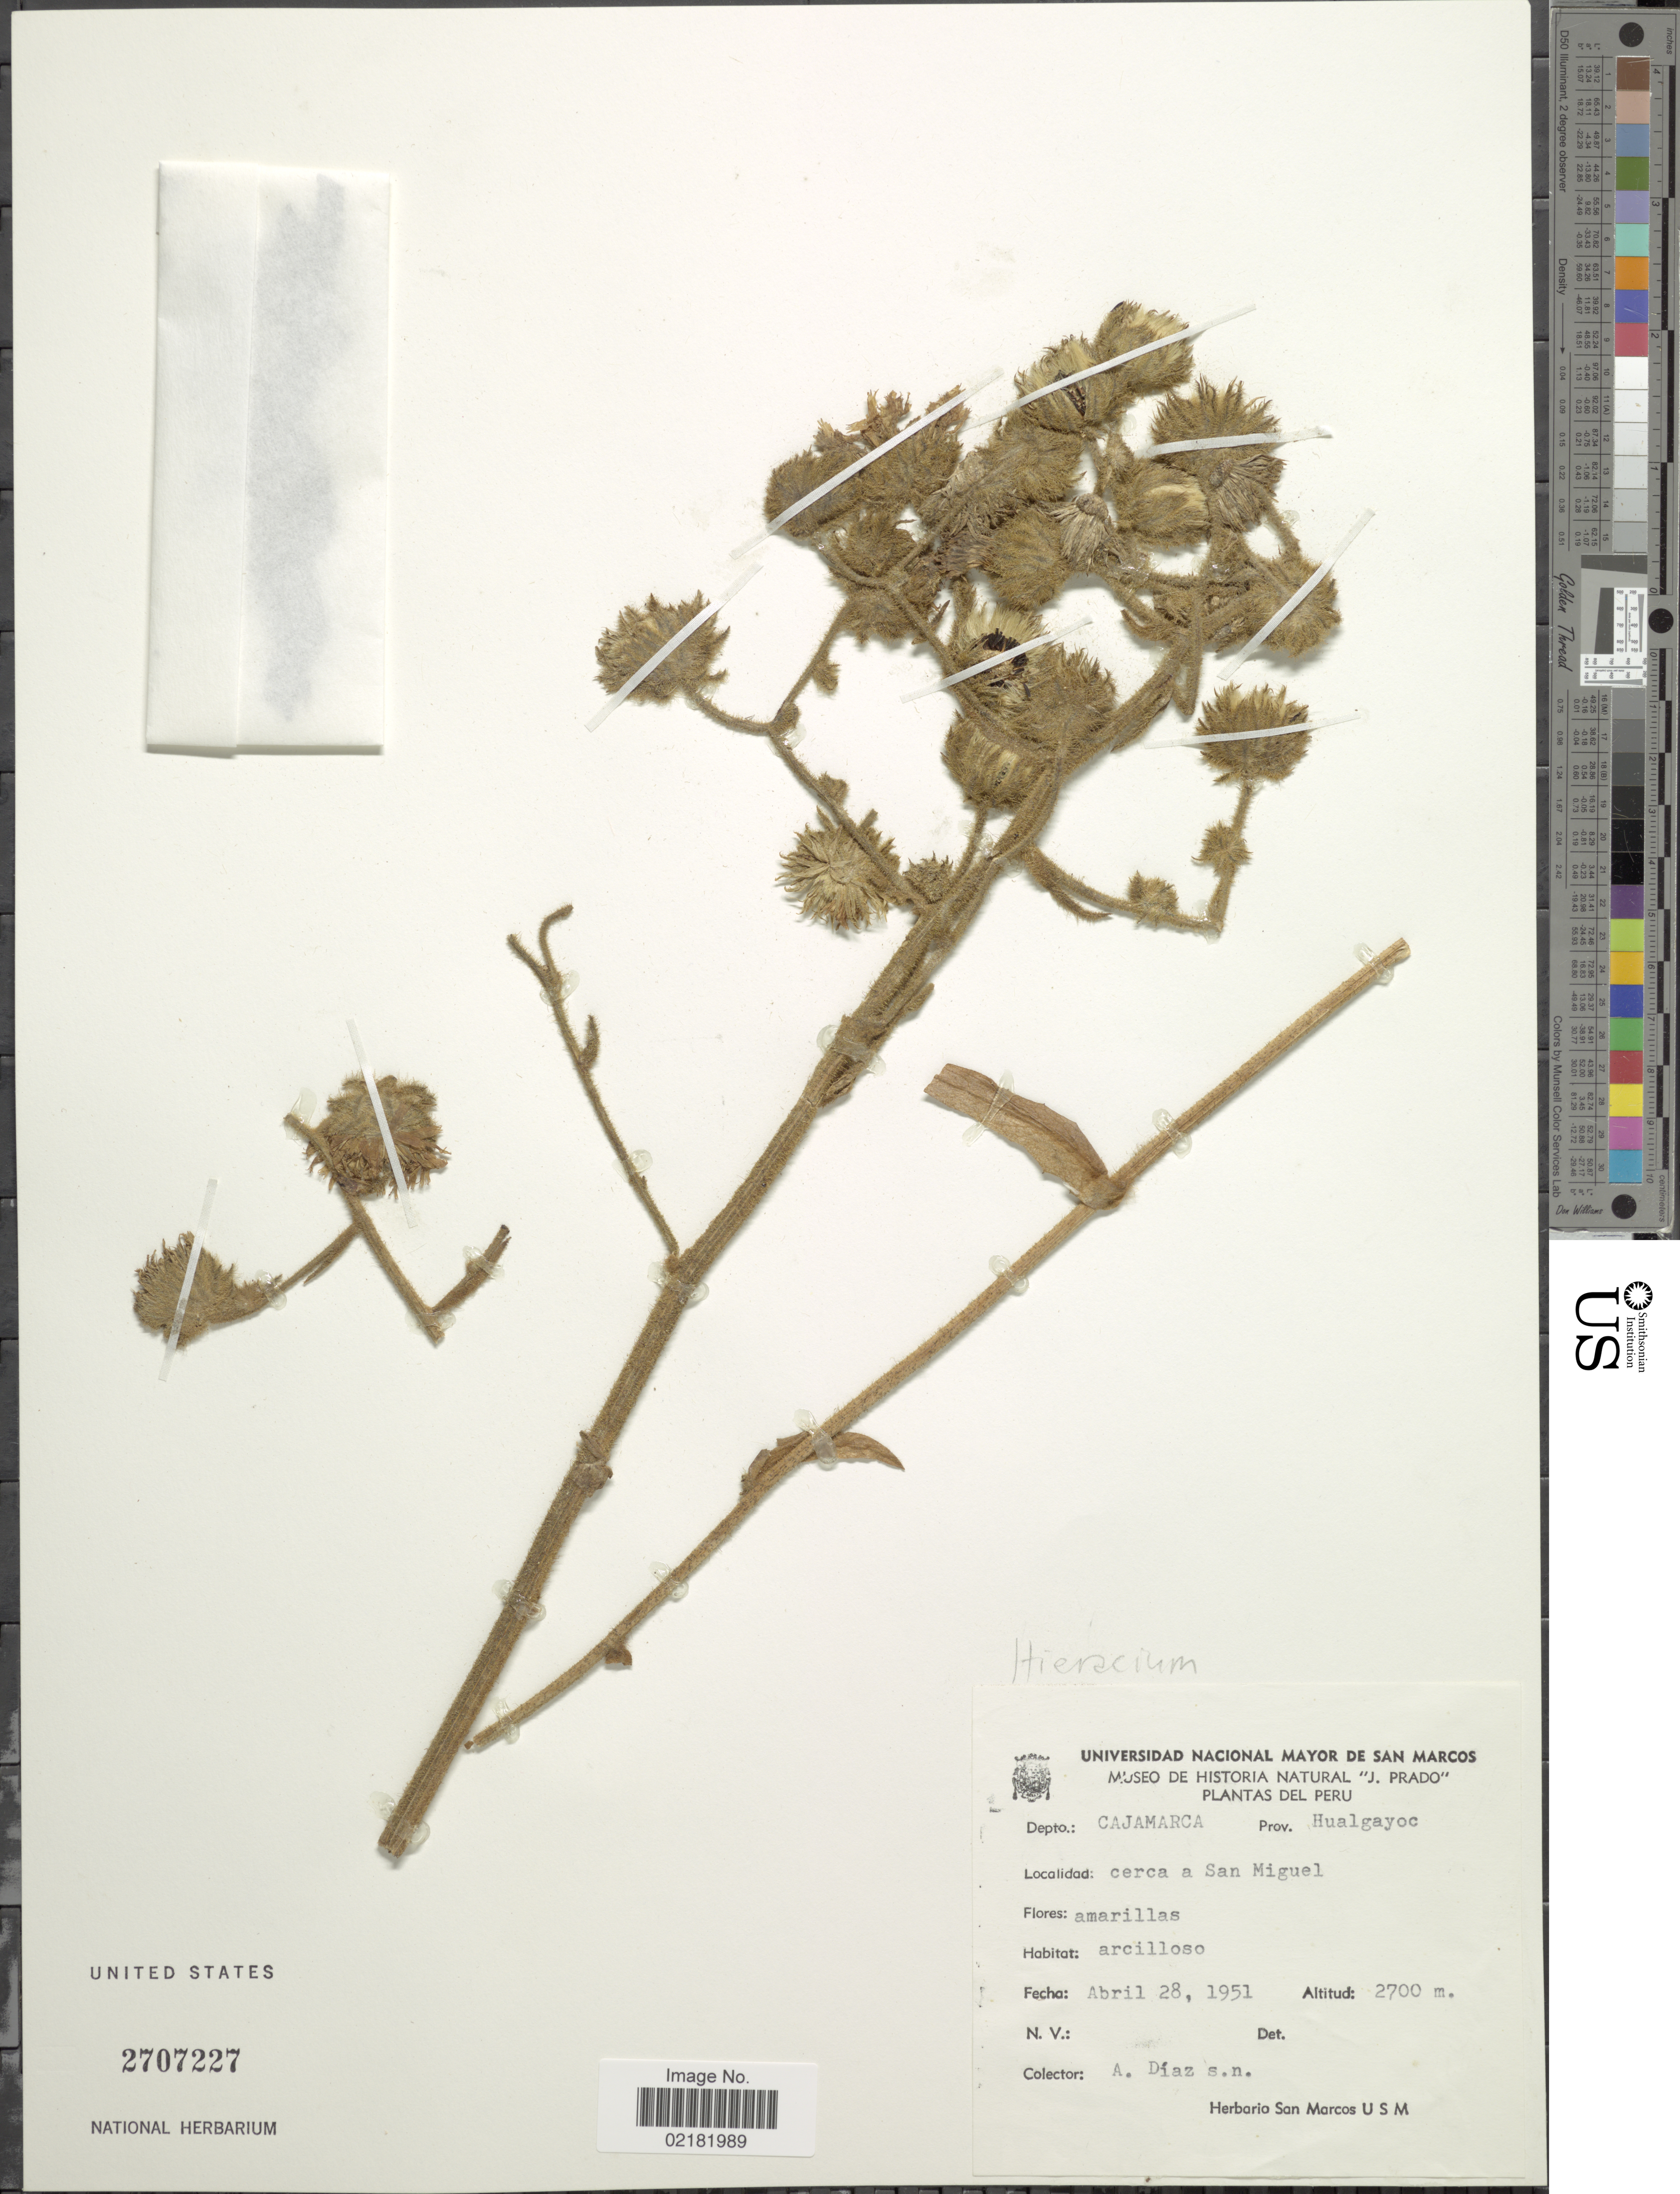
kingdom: Plantae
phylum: Tracheophyta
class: Magnoliopsida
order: Asterales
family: Asteraceae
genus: Hieracium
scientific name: Hieracium repandulare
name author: Druce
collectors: A. Díaz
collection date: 1951-04-28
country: Peru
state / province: Cajamarca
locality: Prov. Hualgayoc. cerca a San Miguel.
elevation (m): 2700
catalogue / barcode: US 2707227